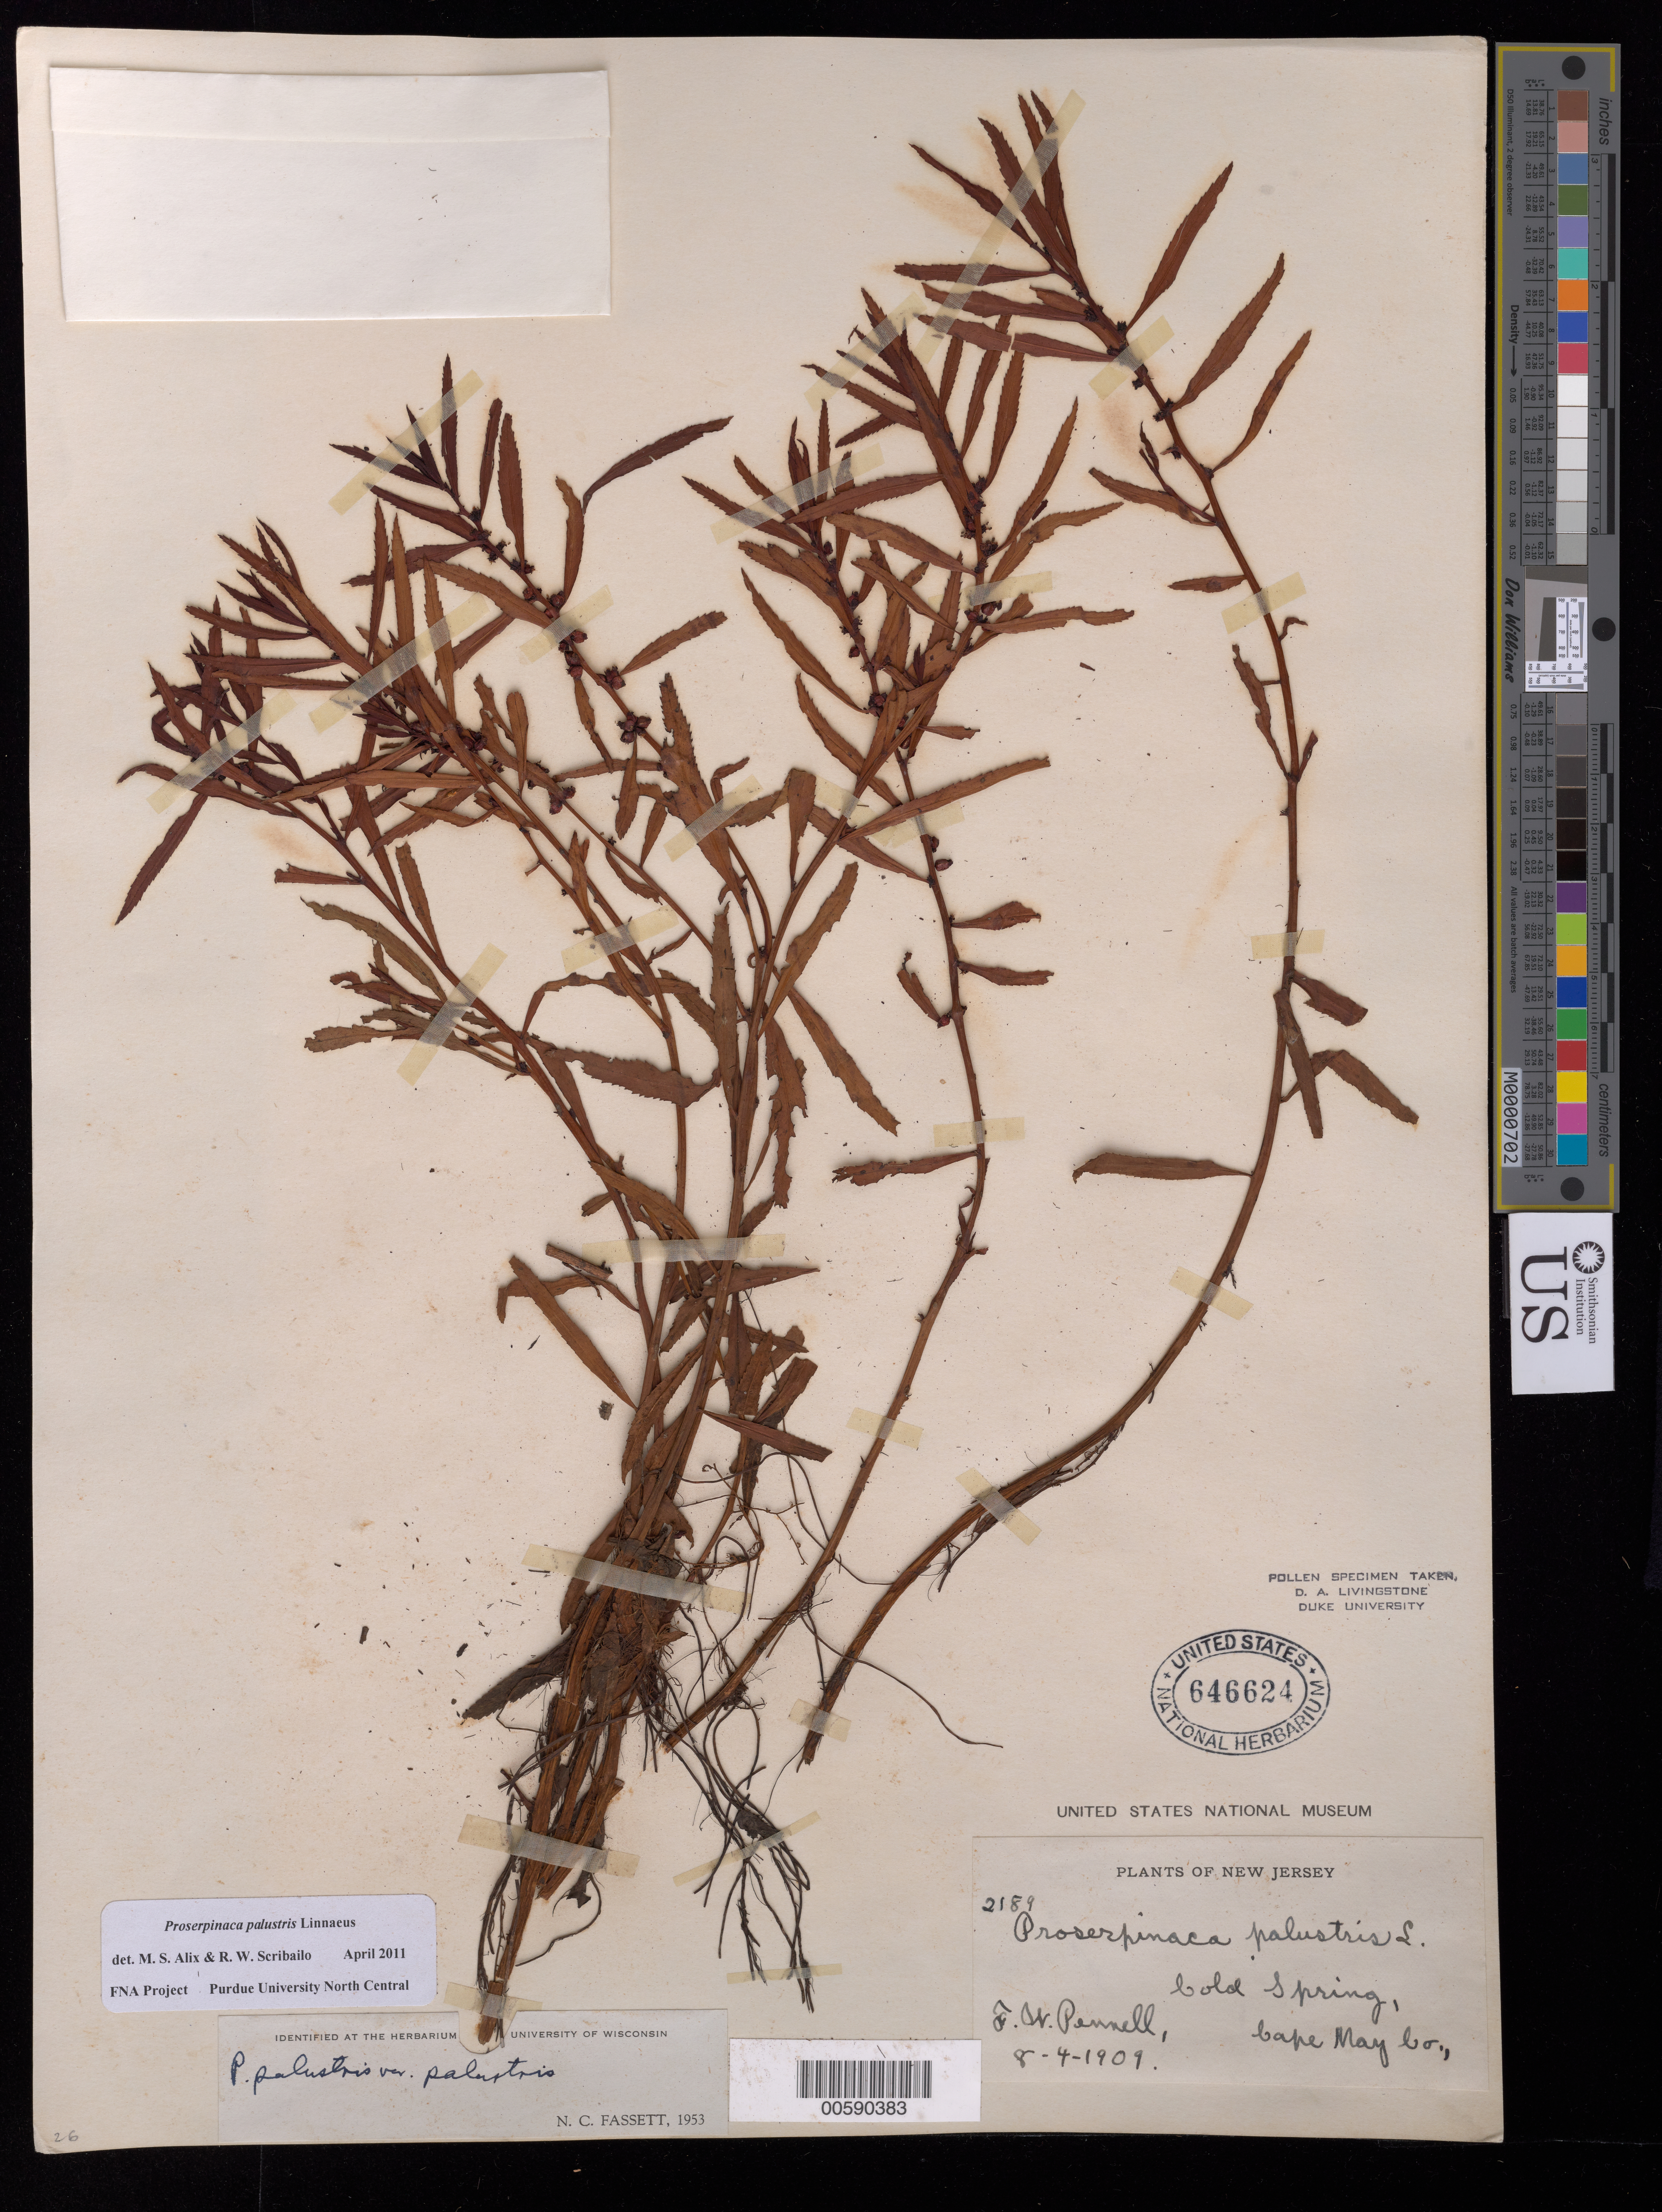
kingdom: Plantae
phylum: Tracheophyta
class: Magnoliopsida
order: Saxifragales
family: Haloragaceae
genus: Proserpinaca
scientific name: Proserpinaca palustris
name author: L.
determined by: Scribailo, R. W.; Alix, M. S.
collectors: F. W. Pennell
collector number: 2189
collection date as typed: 08 Apr 1909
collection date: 1909-04-08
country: United States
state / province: New Jersey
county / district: Cape May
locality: Cold Spring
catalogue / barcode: US 646624